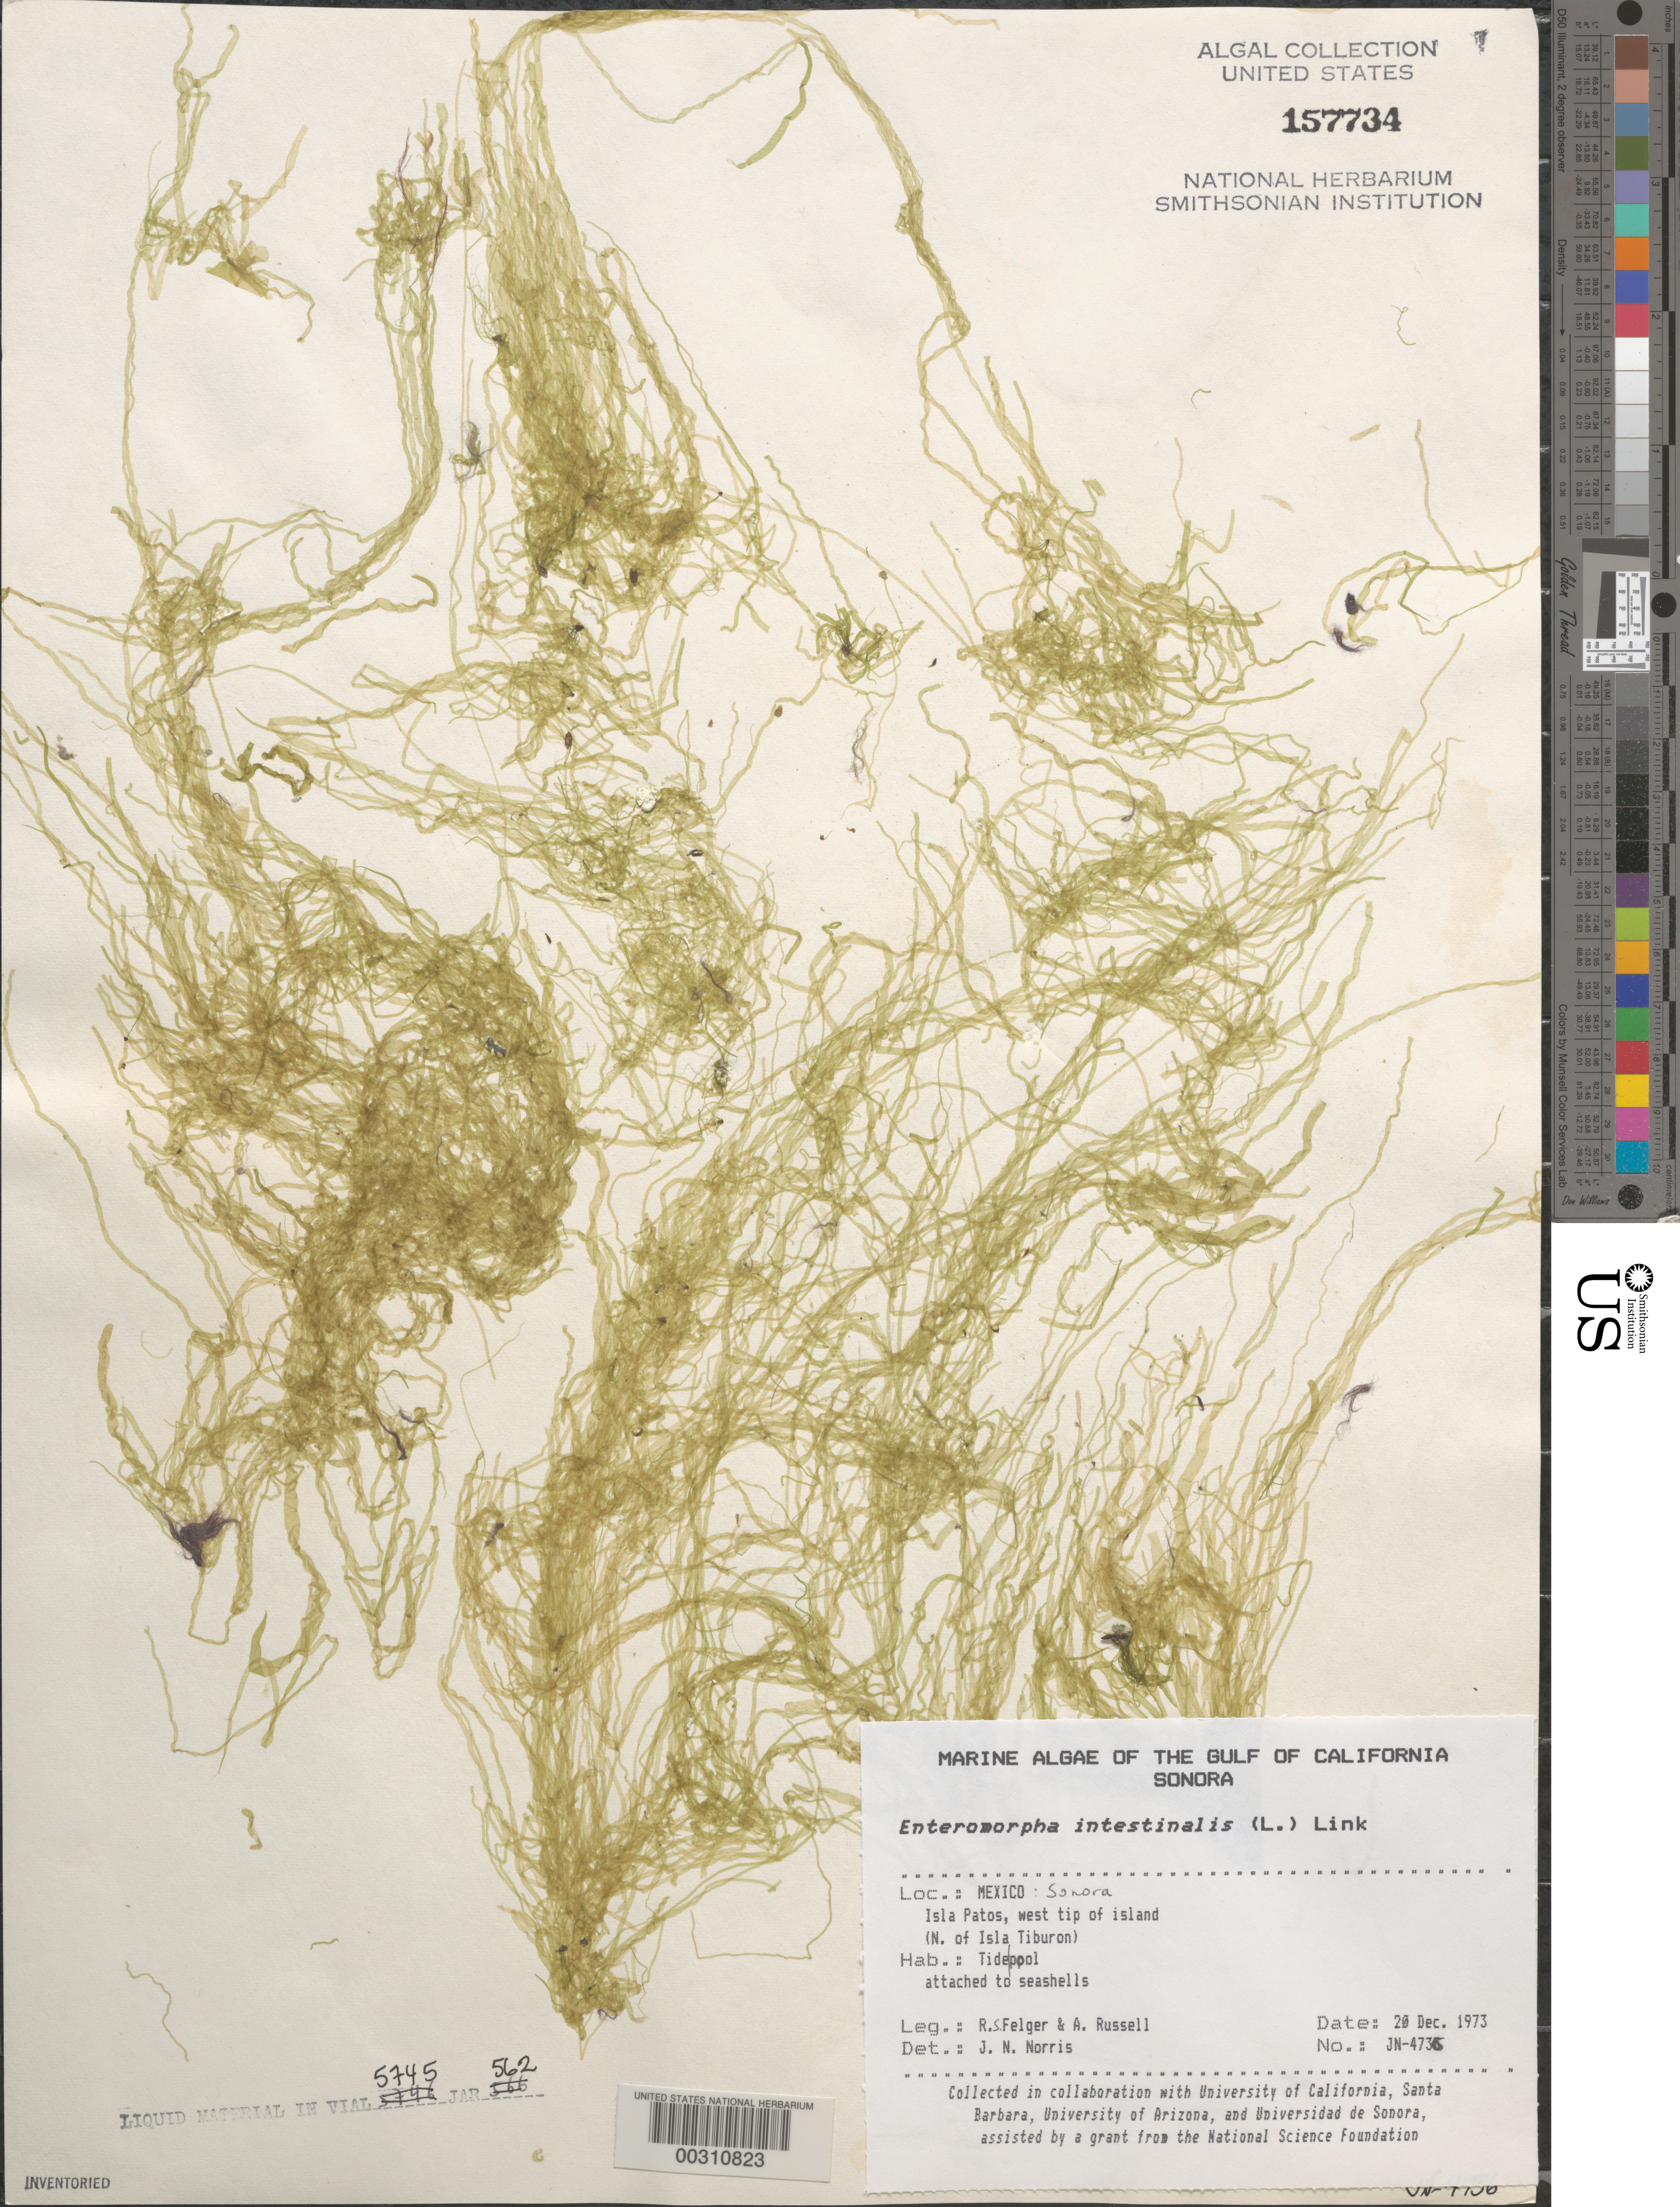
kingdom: Plantae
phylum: Chlorophyta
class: Ulvophyceae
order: Ulvales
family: Ulvaceae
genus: Ulva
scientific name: Ulva intestinalis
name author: L.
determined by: Algae name updating Project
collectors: R. S. Felger & A. Russell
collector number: JN-4736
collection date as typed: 20 Dec 1973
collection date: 1973-12-20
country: Mexico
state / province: Sonora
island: Isla Patos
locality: Isla Tiburon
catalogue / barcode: US 157734